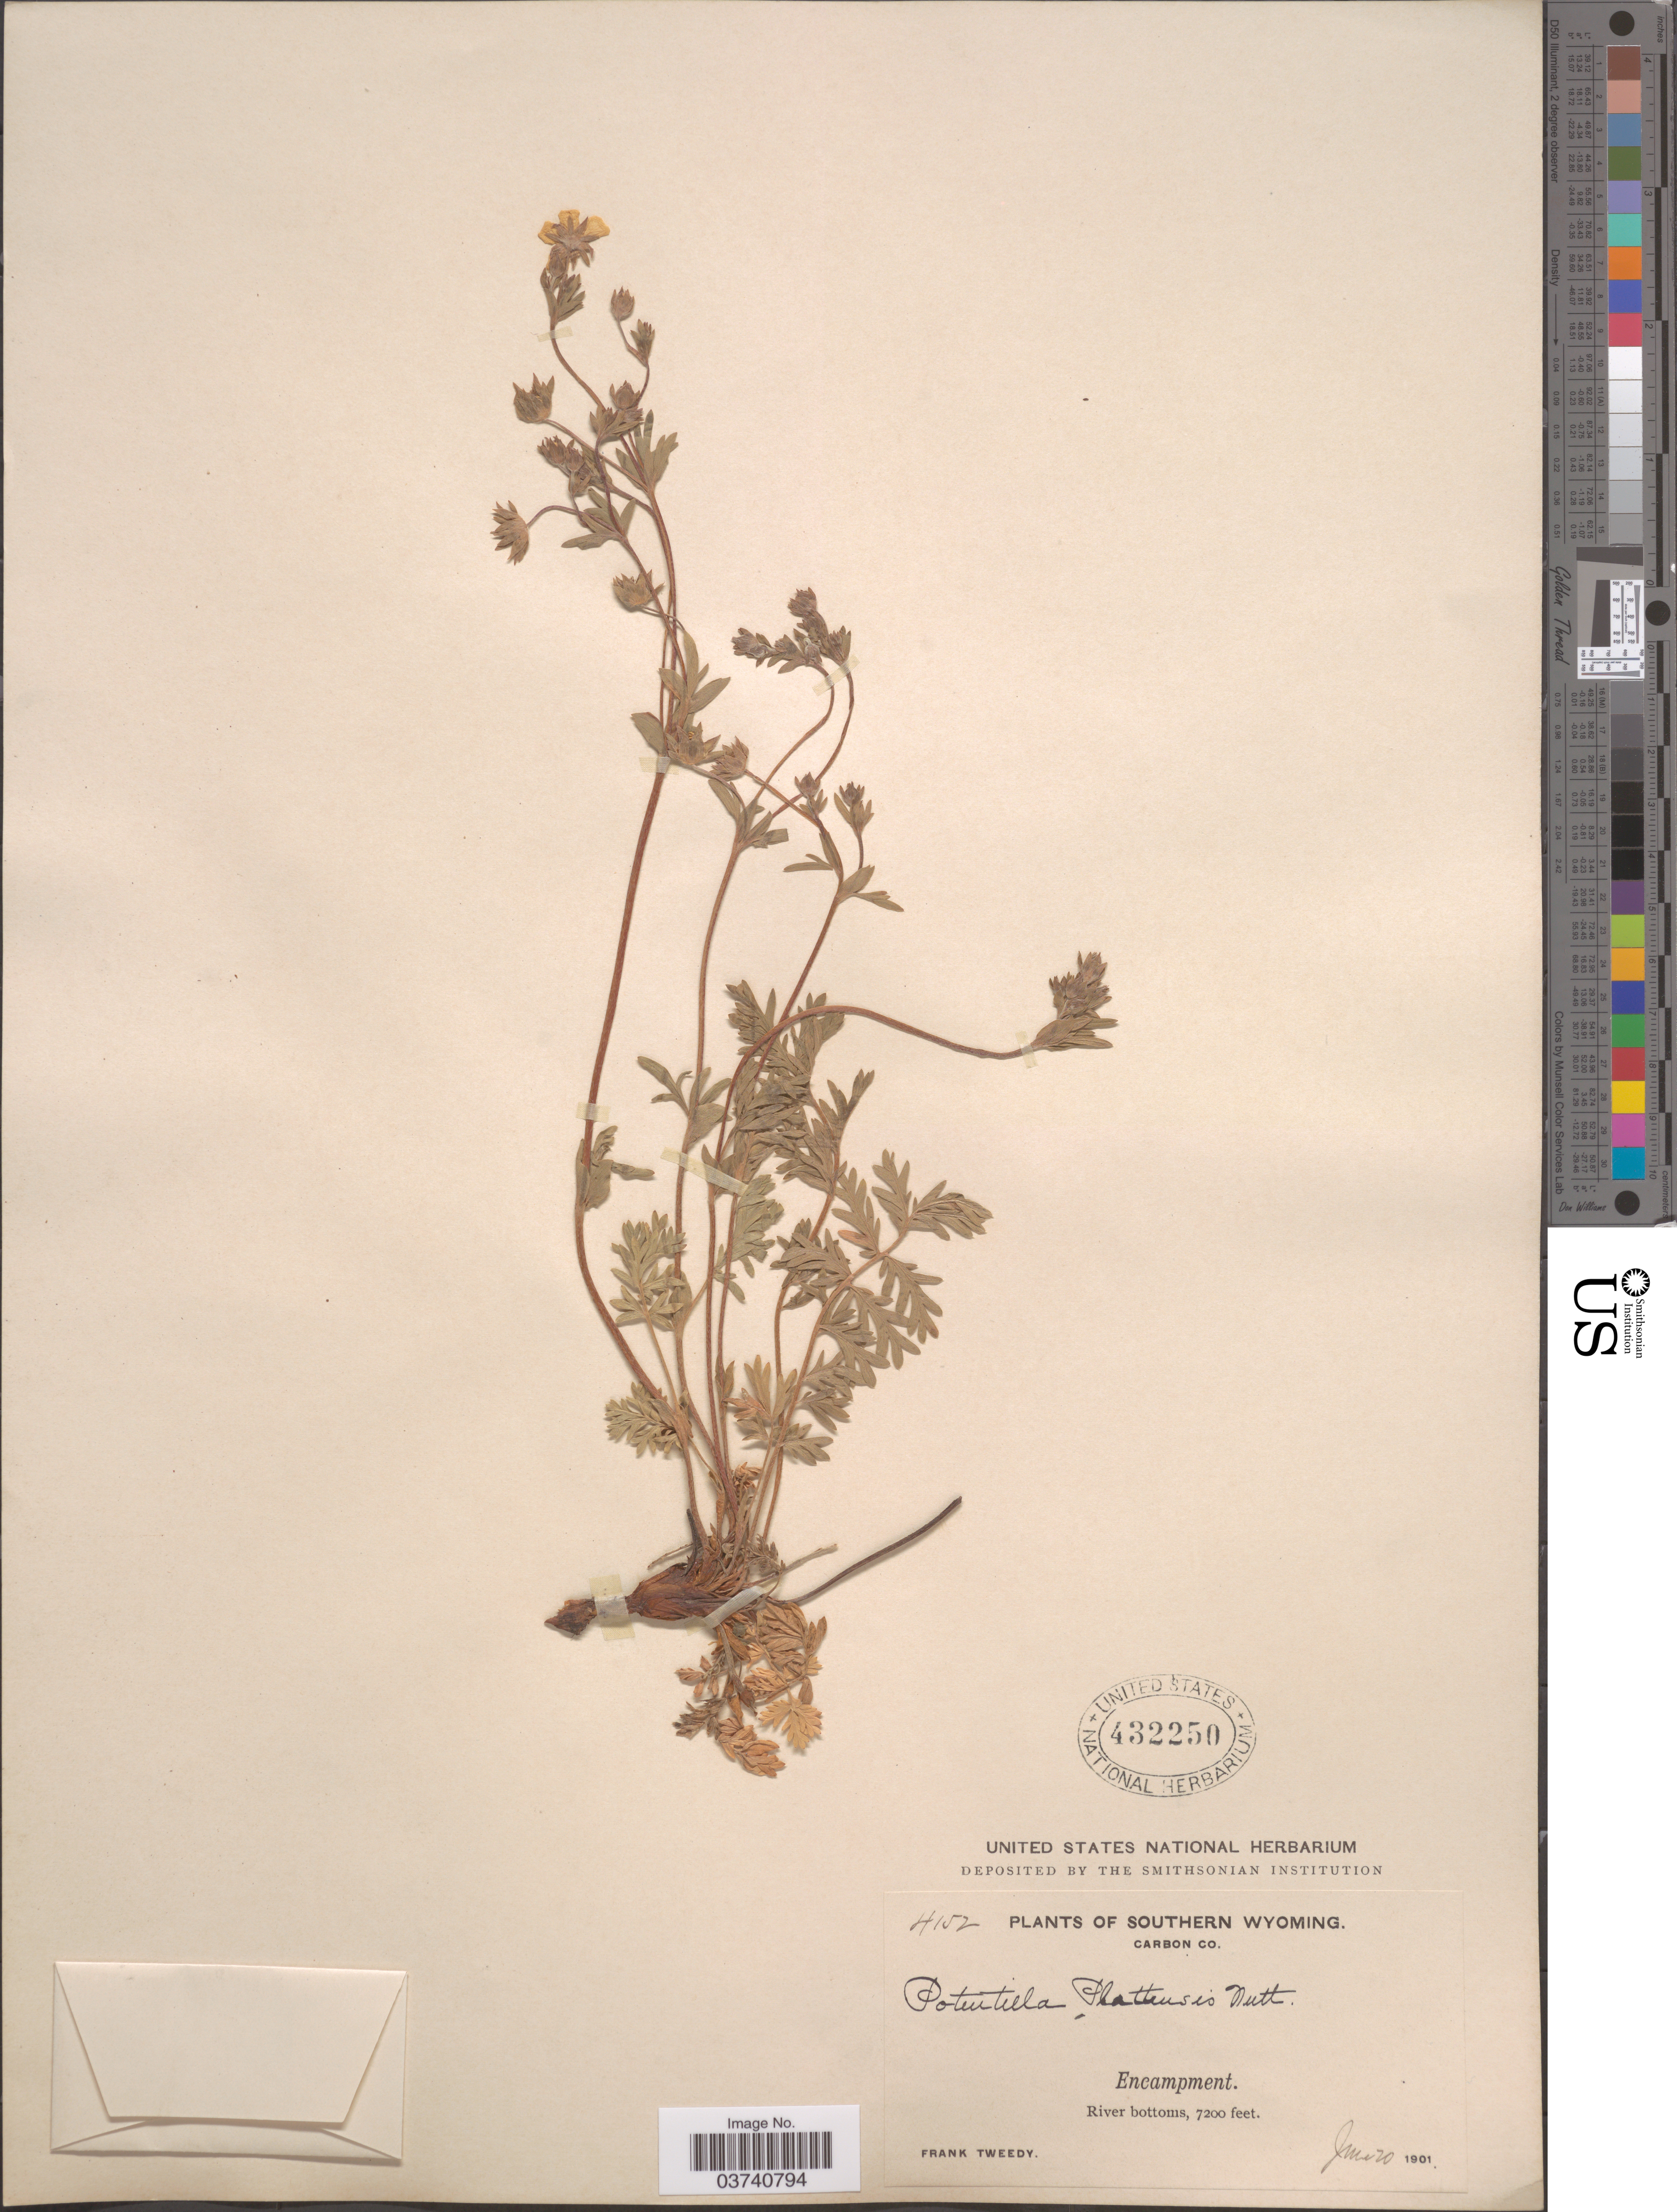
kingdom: Plantae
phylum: Tracheophyta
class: Magnoliopsida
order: Rosales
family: Rosaceae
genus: Potentilla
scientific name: Potentilla plattensis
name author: Nutt.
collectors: F. Tweedy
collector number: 4152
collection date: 1901-06-20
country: United States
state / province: Wyoming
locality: Southern Wyoming. Carbon Co. Encampment. River bottoms.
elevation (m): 2195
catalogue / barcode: US 432250